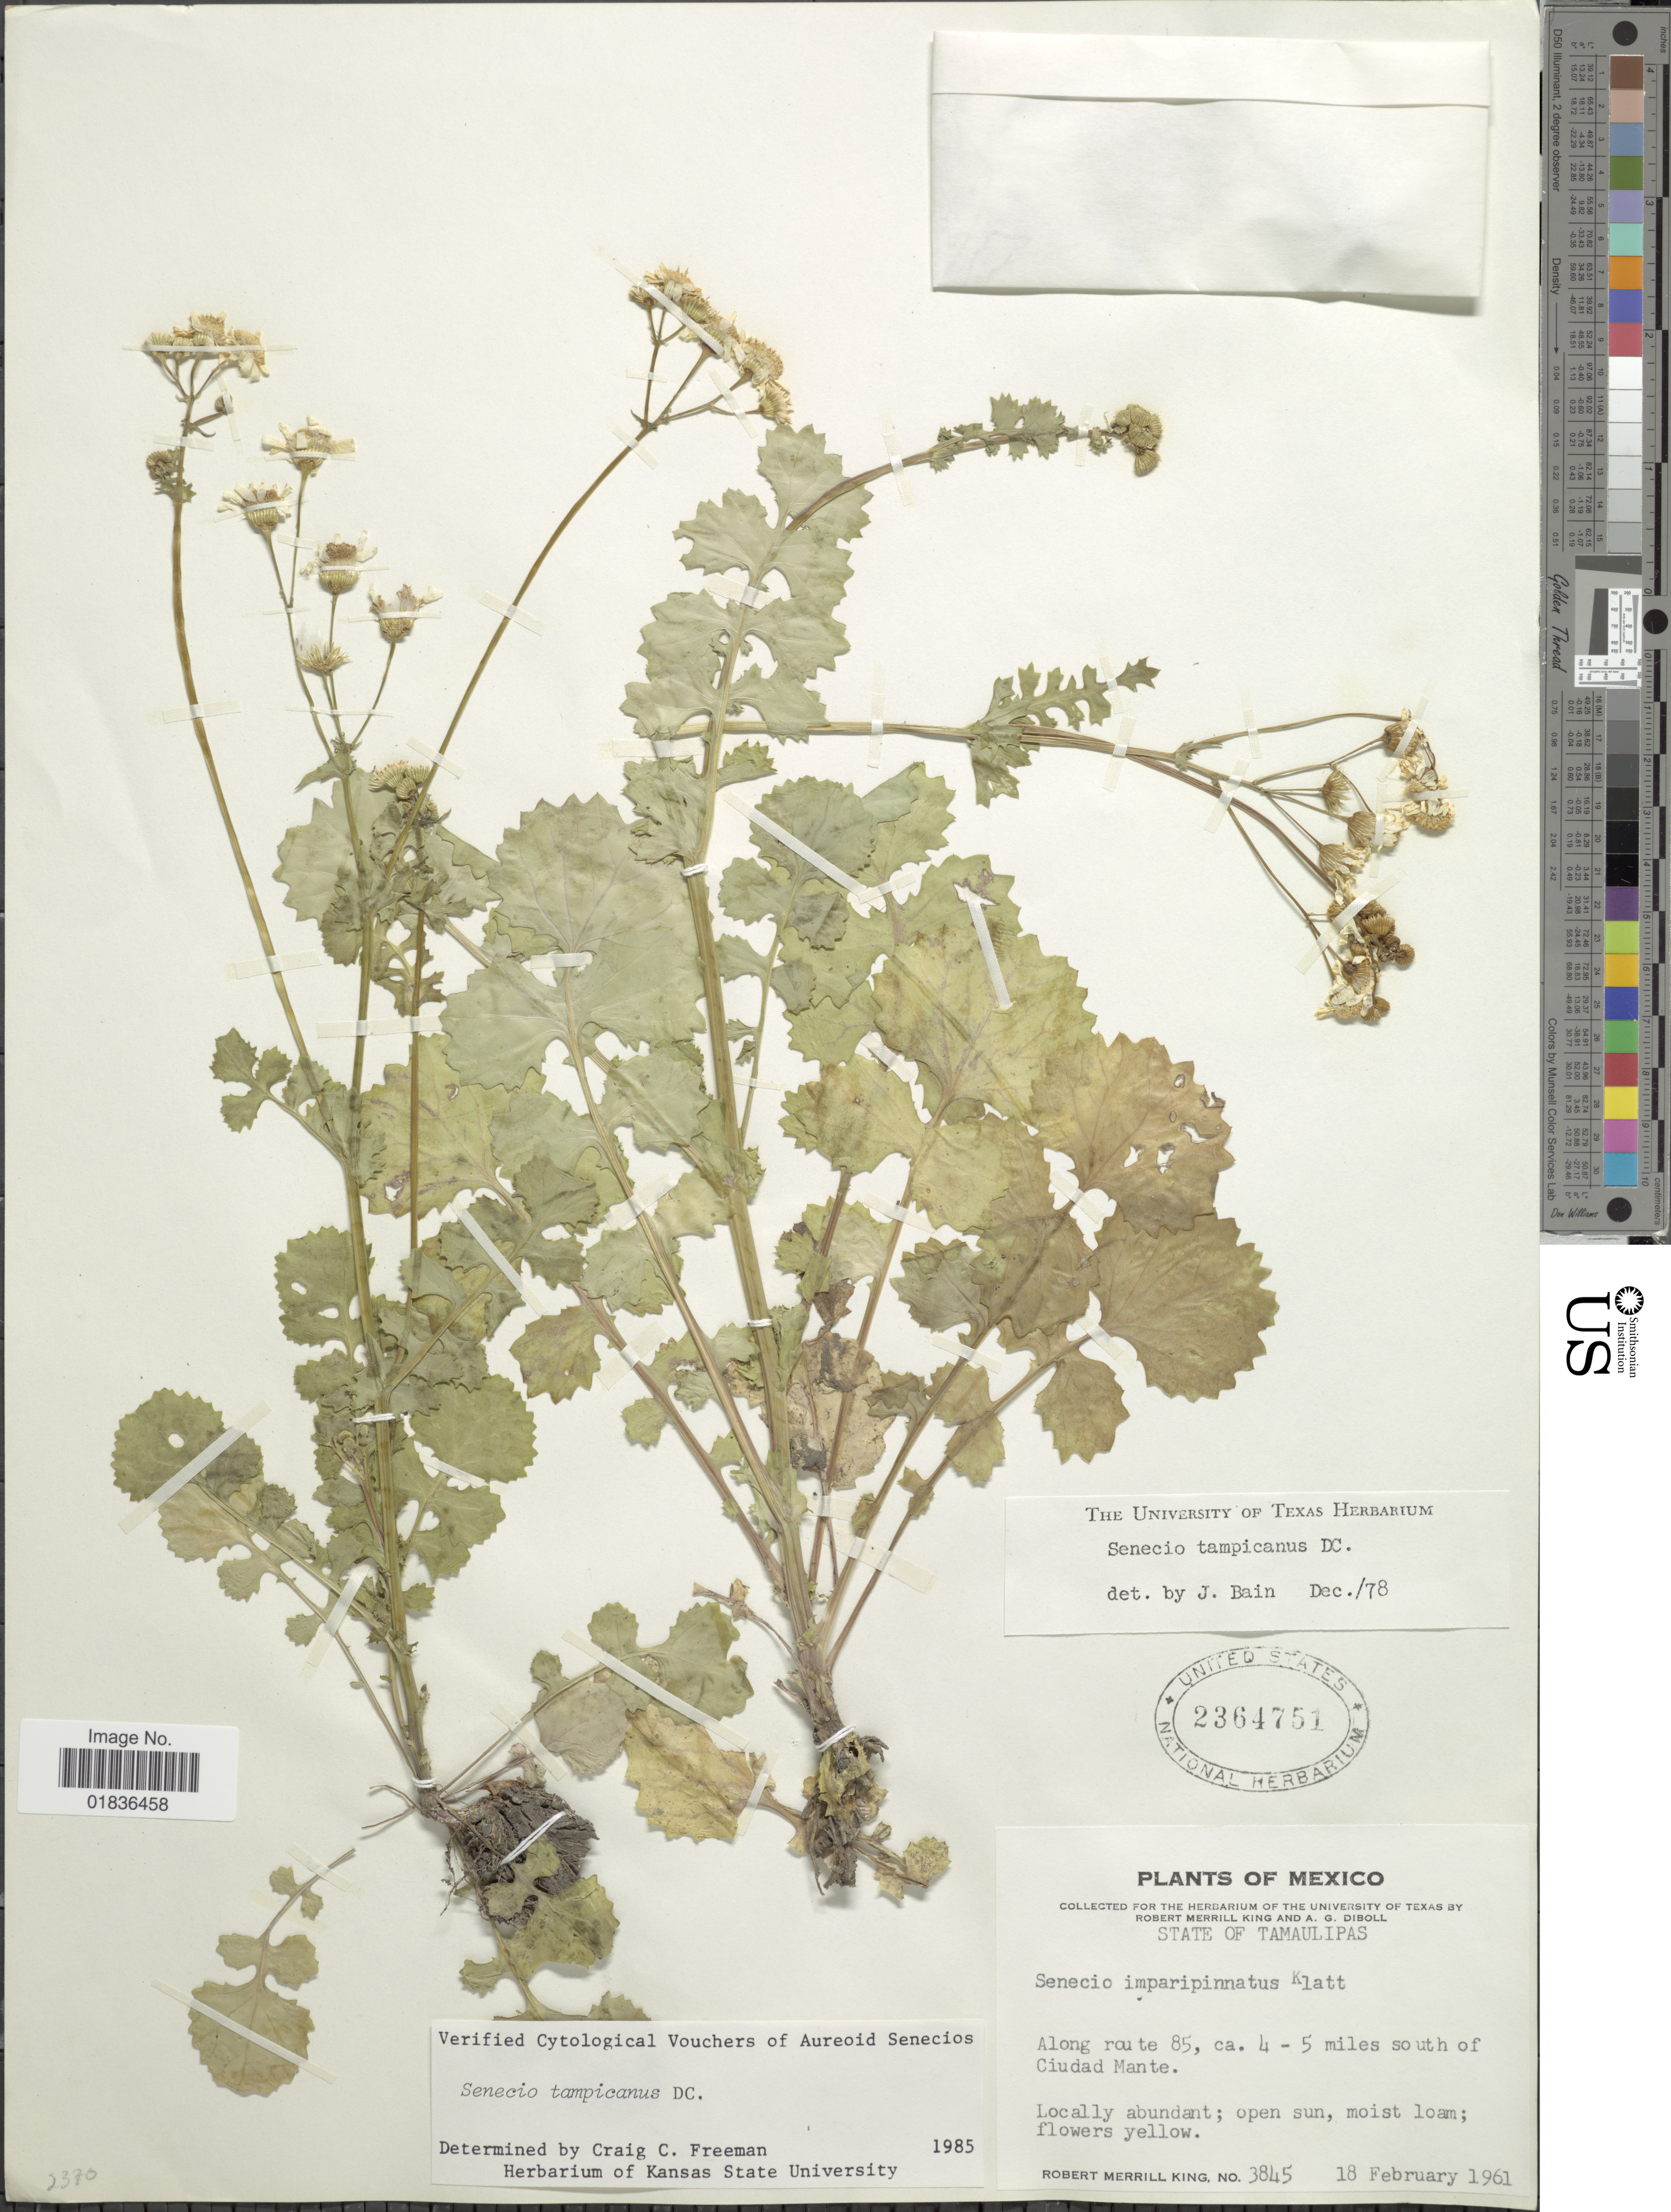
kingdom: Plantae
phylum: Tracheophyta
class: Magnoliopsida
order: Asterales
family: Asteraceae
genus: Senecio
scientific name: Senecio tampicanus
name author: DC.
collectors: R. M. King & A. Diboll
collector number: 3845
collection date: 1961-02-18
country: Mexico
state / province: Tamaulipas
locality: Along route 85, ca. 4-5 miles south of Ciudad Mante.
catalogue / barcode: US 2364751